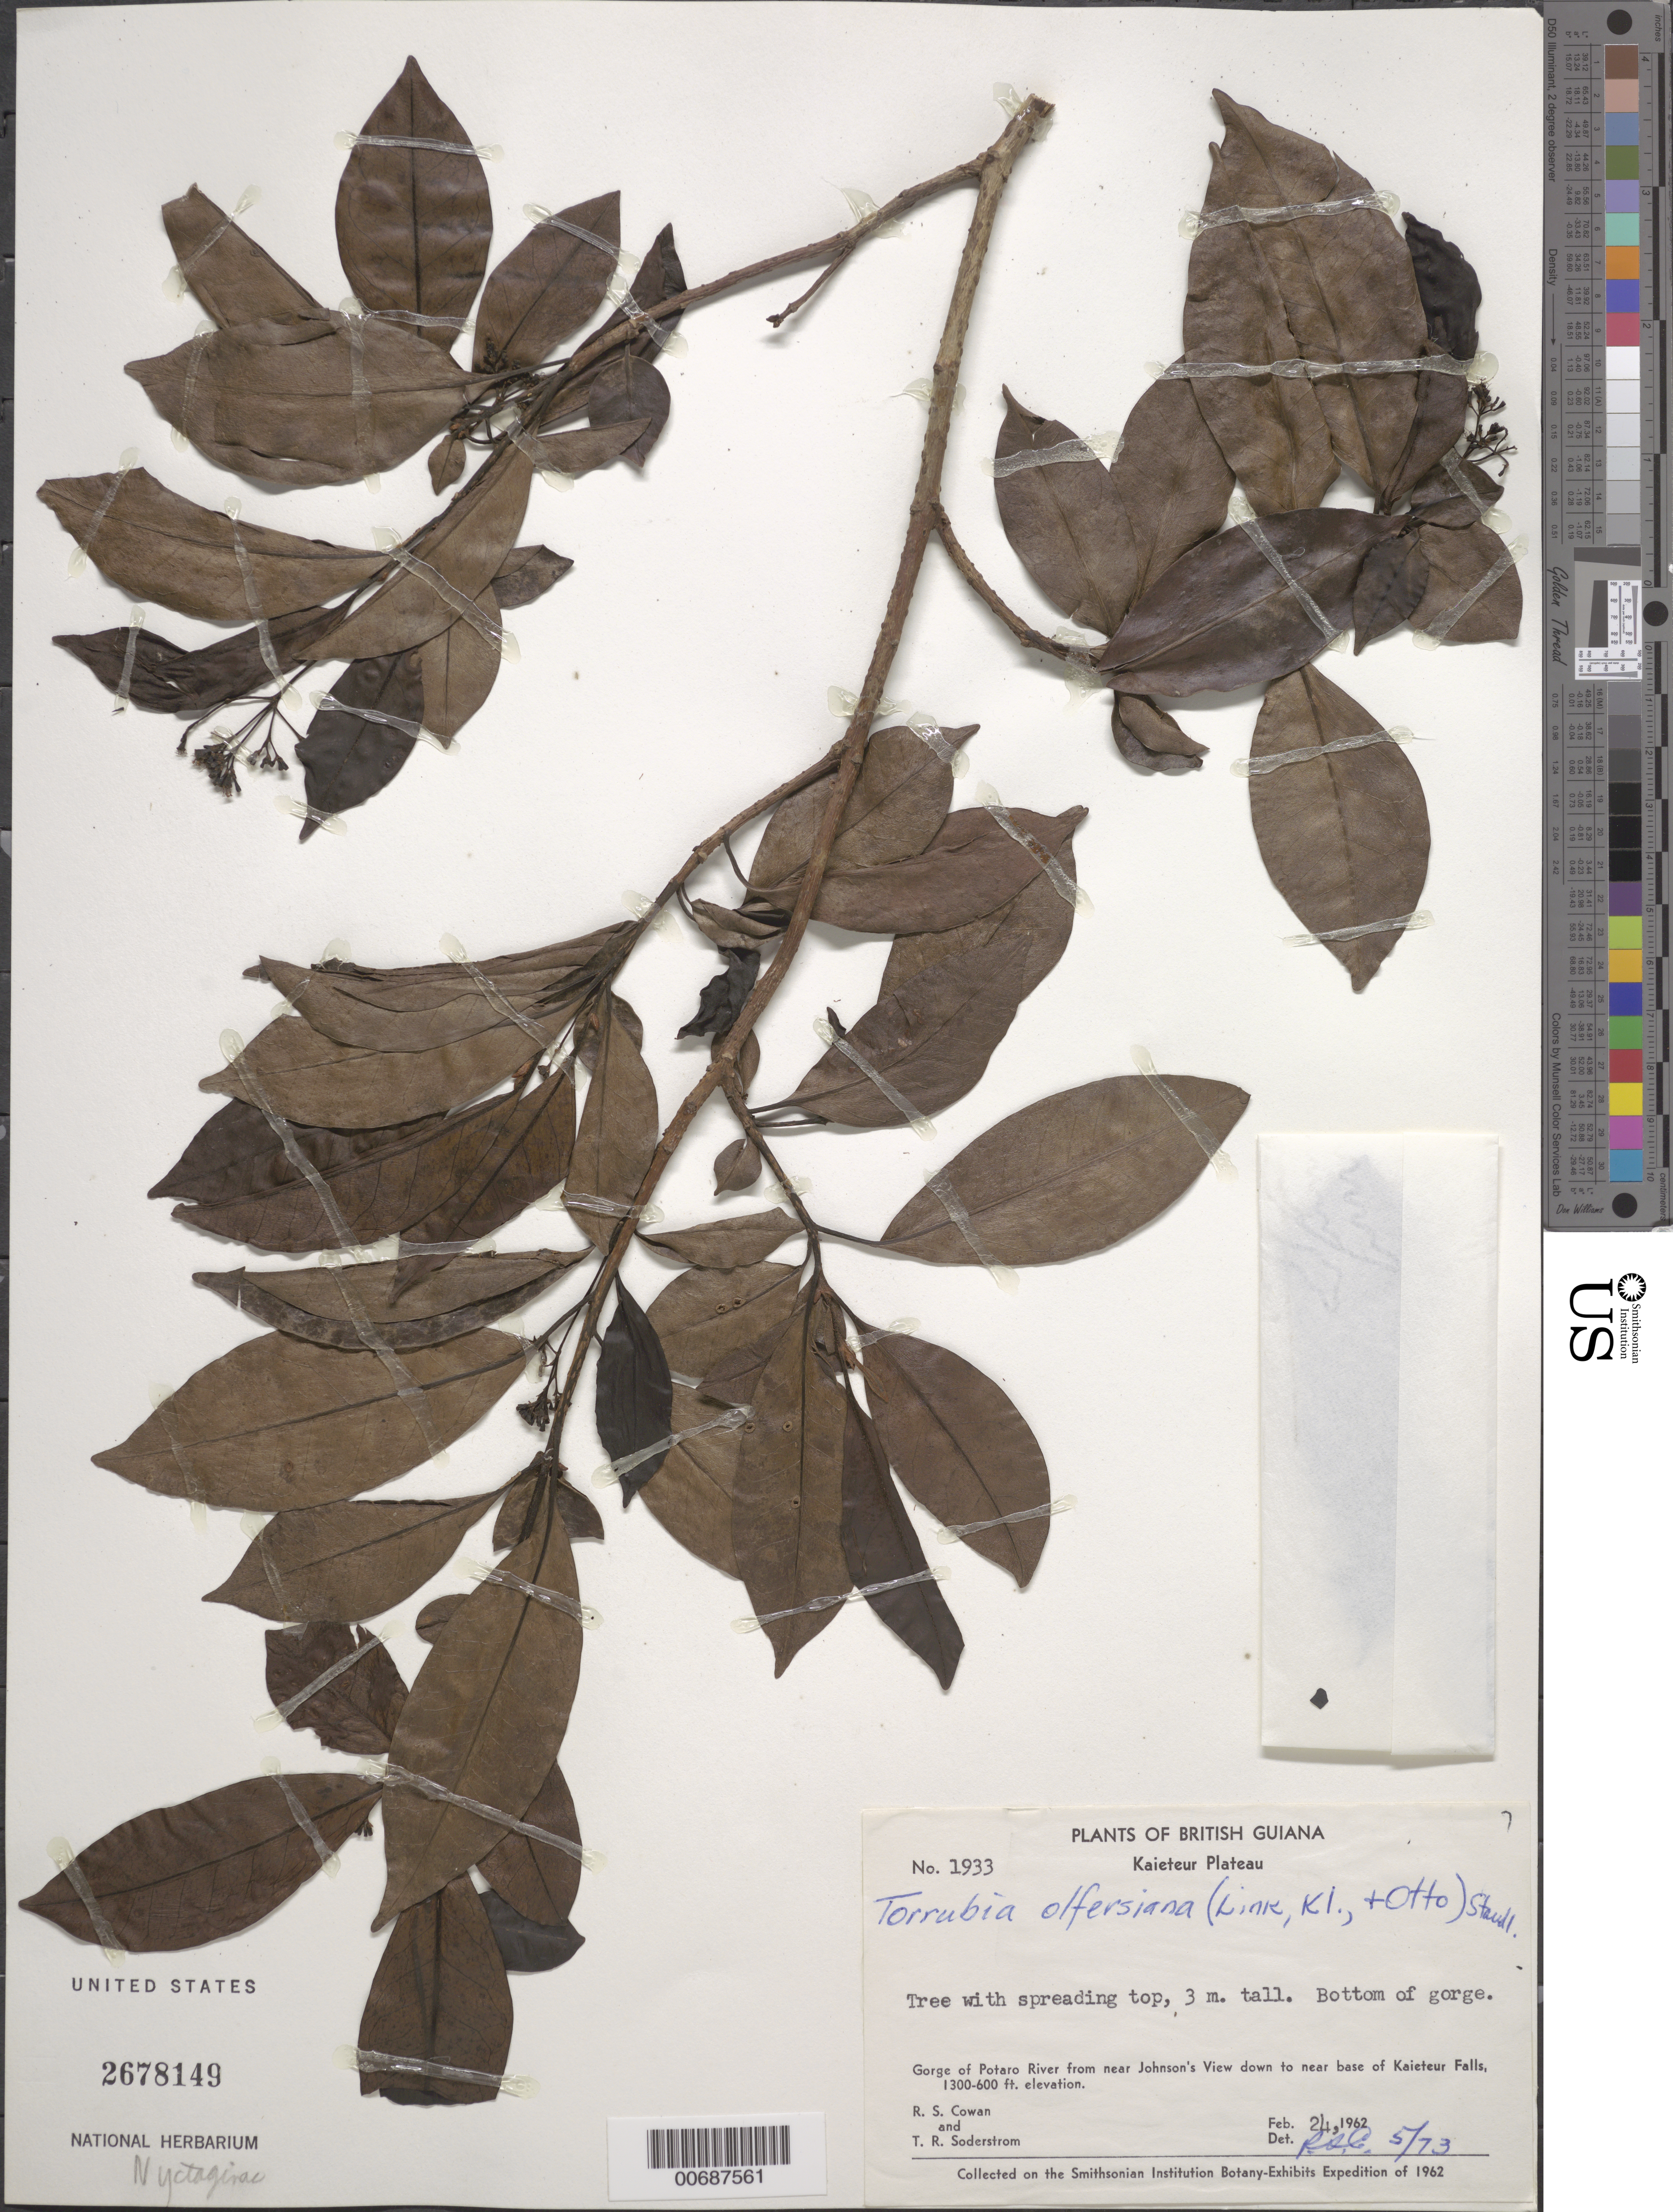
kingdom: Plantae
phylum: Tracheophyta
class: Magnoliopsida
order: Caryophyllales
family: Nyctaginaceae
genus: Guapira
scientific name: Guapira eggersiana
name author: (Heimerl) Lundell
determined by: Strong, Mark T., (BOT), Smithsonian Institution - National Museum of Natural History (UNITED STATES)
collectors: R. S. Cowan & T. R. Soderstrom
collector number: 1933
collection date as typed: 24-Feb-62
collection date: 1962-02-24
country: Guyana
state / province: Potaro-Siparuni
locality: Kaieteur Plateau, Kaieteur Falls, Potaro Gorge from Johnson's View to near base of Falls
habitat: Bottom of gorge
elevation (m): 183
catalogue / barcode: US 2678149